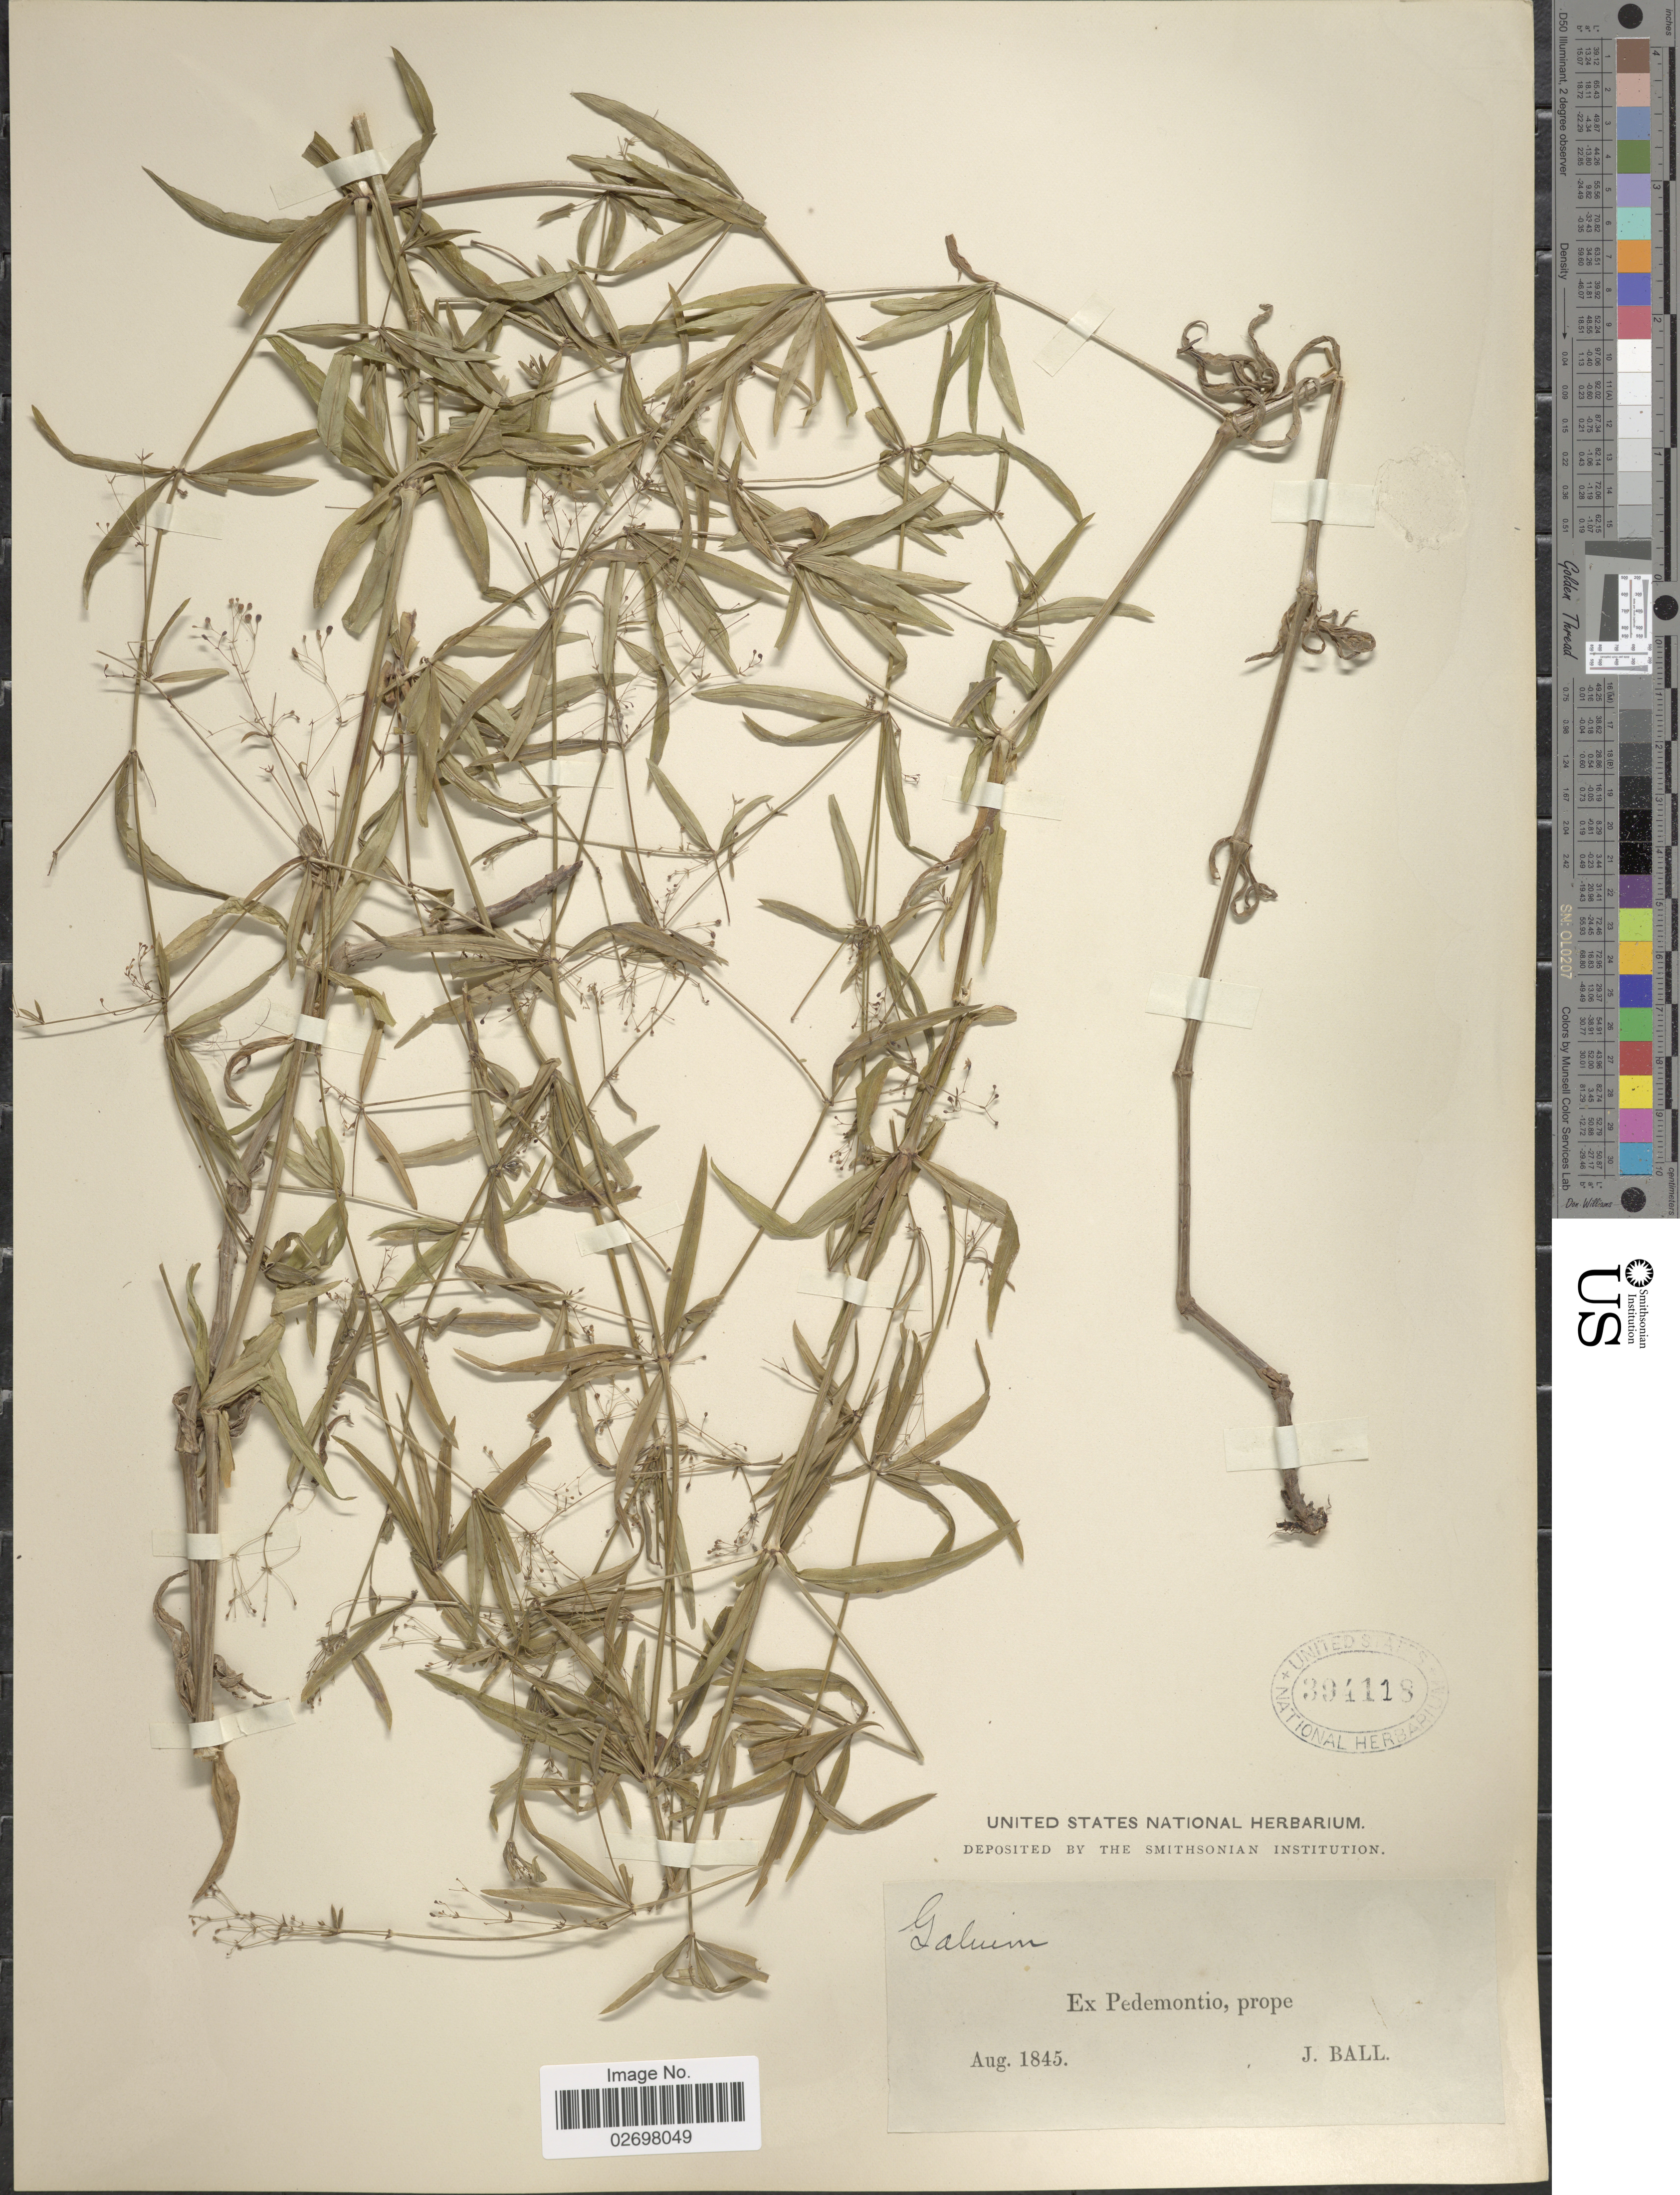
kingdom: Plantae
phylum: Tracheophyta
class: Magnoliopsida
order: Gentianales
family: Rubiaceae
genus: Galium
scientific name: Galium sp.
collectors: J. Ball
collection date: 1845-08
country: Italy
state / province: Piedmont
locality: Pedemontio, prope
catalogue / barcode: US 394118